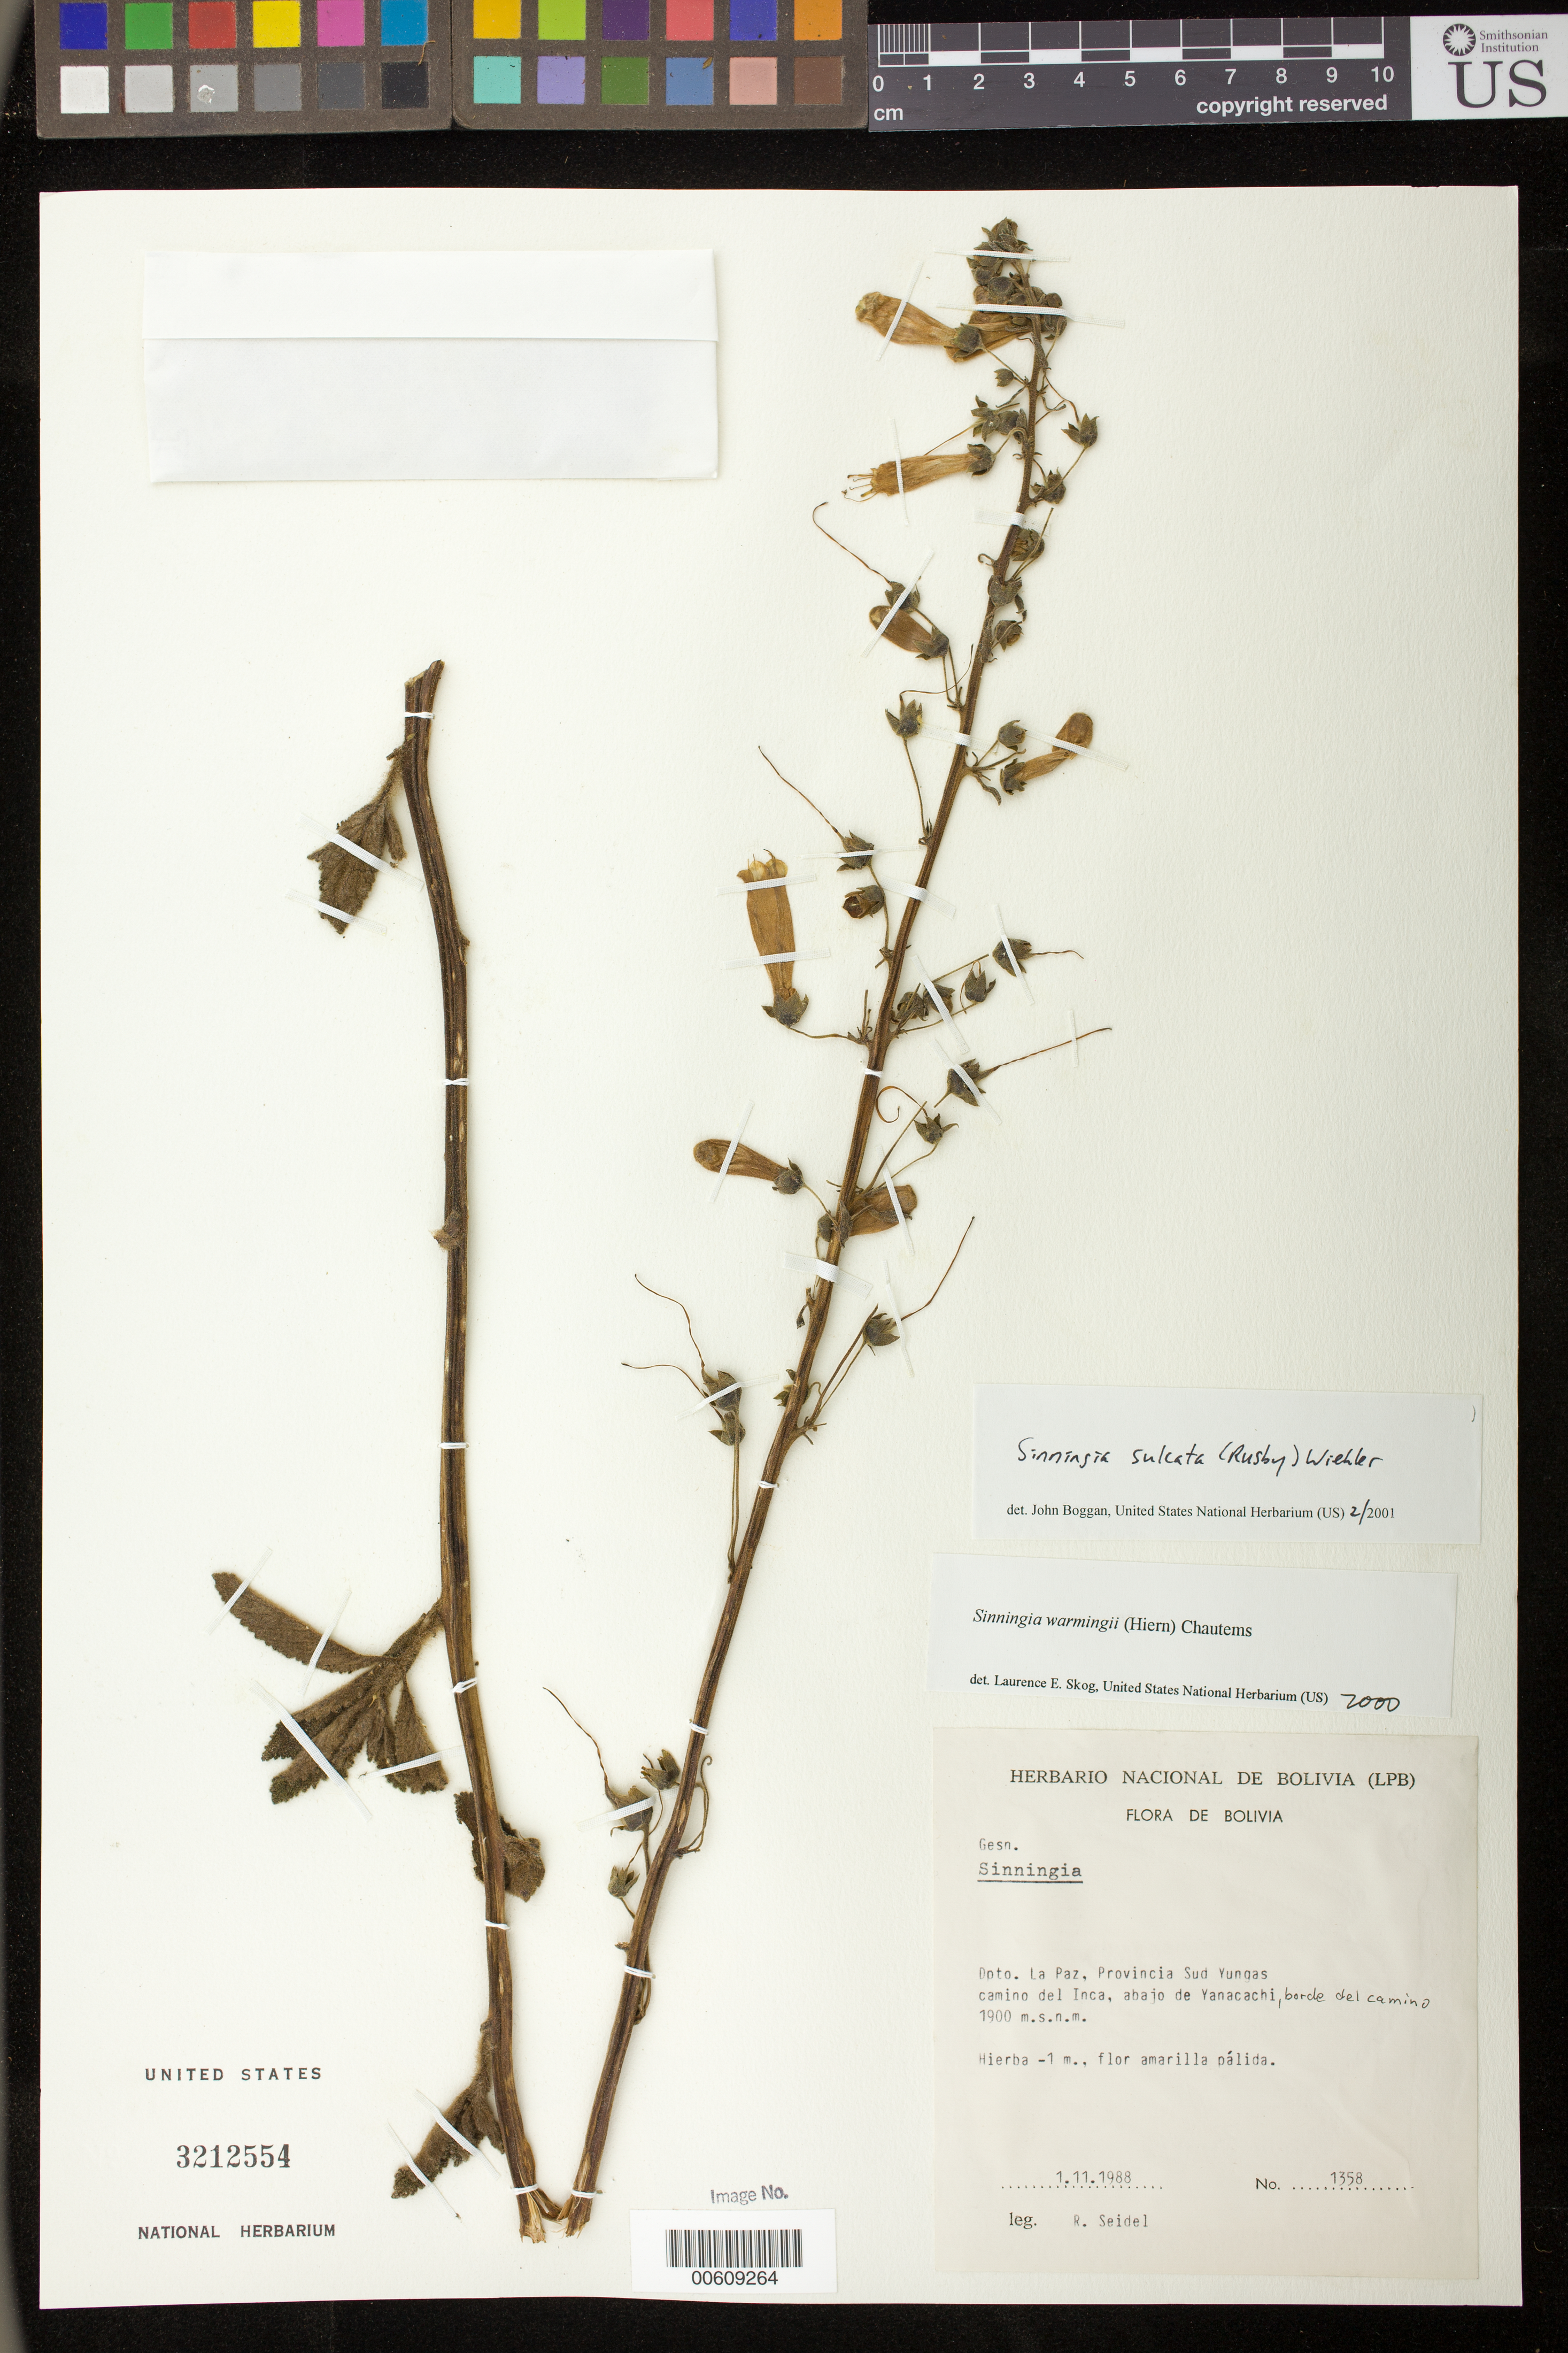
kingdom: Plantae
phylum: Tracheophyta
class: Magnoliopsida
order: Lamiales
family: Gesneriaceae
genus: Sinningia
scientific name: Sinningia sulcata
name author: (Rusby) Wiehler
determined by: Boggan, J. K., (US), NMNH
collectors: R. Seidel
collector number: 1358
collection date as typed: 01 Nov 1988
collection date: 1988-11-01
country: Bolivia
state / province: La Paz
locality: Prov. Sud Yungas, camino del Inca, abajo de Yanacachi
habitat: Borde del camino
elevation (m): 1900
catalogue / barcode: US 3212554